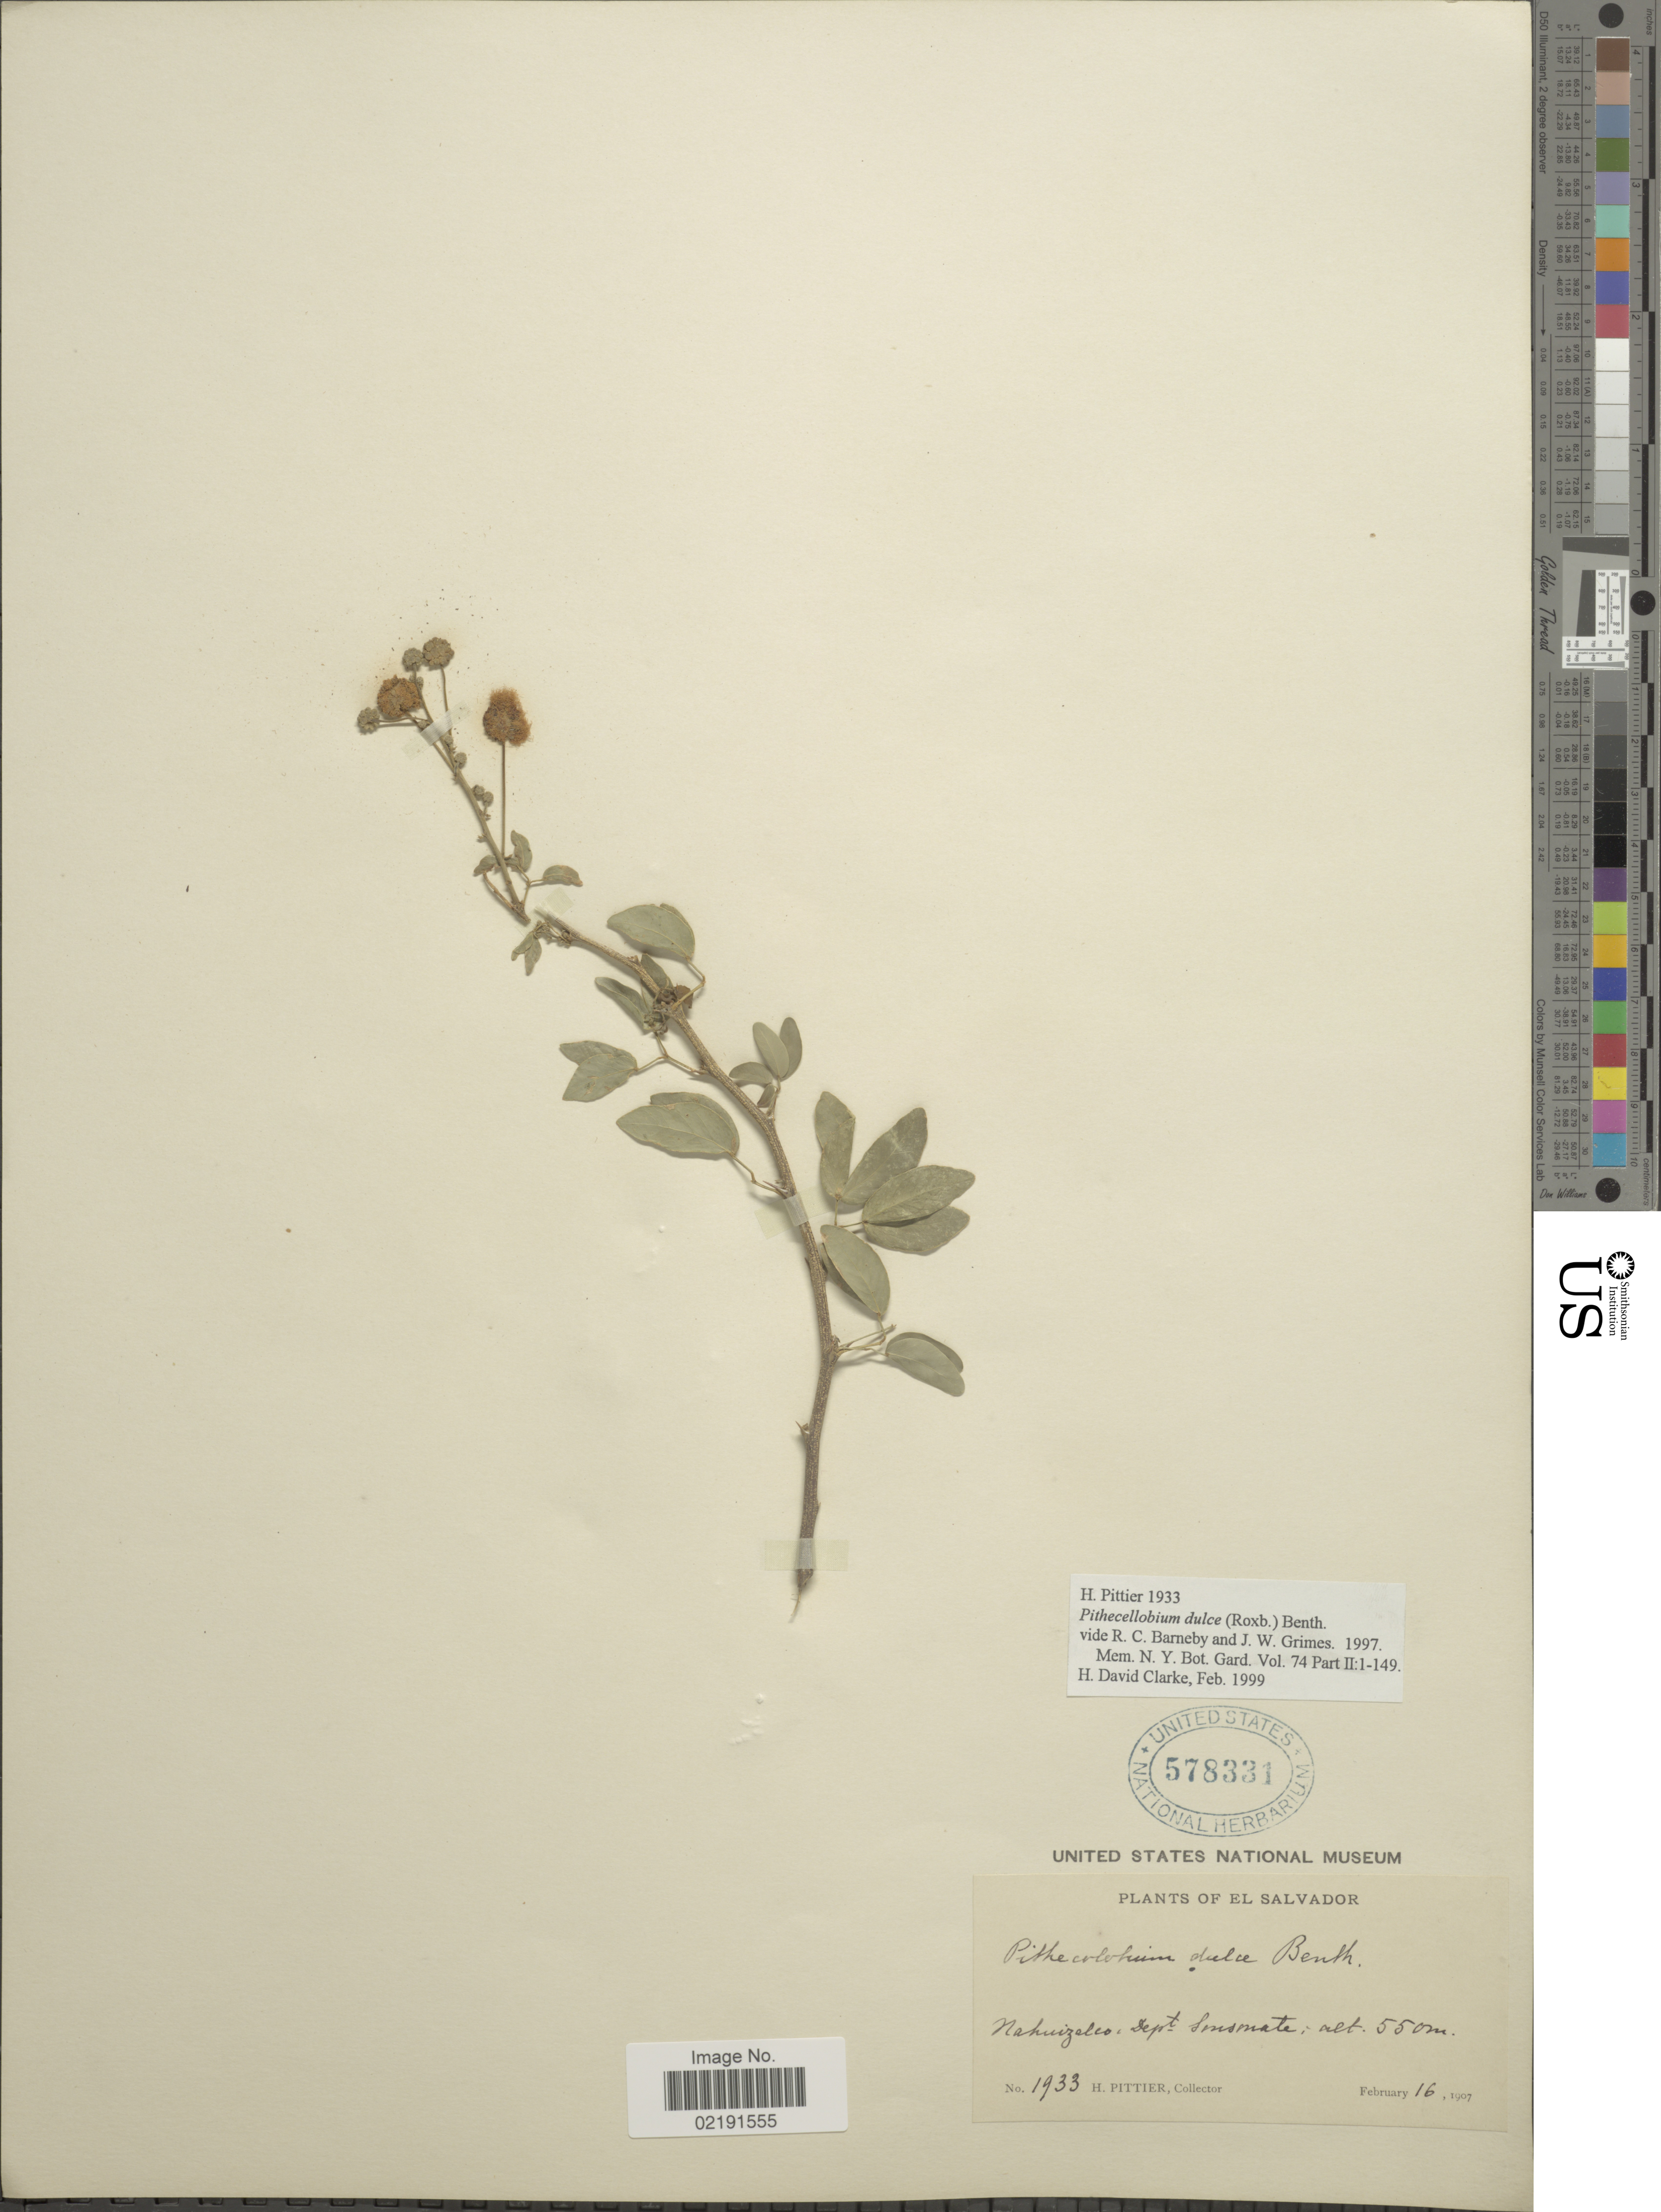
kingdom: Plantae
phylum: Tracheophyta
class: Magnoliopsida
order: Fabales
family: Fabaceae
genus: Pithecellobium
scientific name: Pithecellobium dulce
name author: (Roxb.) Benth.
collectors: H. F. Pittier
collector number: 1933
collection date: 1907-02-16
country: El Salvador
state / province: Sonsonate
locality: Nahuizalco, Dept. Sonsonate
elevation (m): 550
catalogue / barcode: US 578331